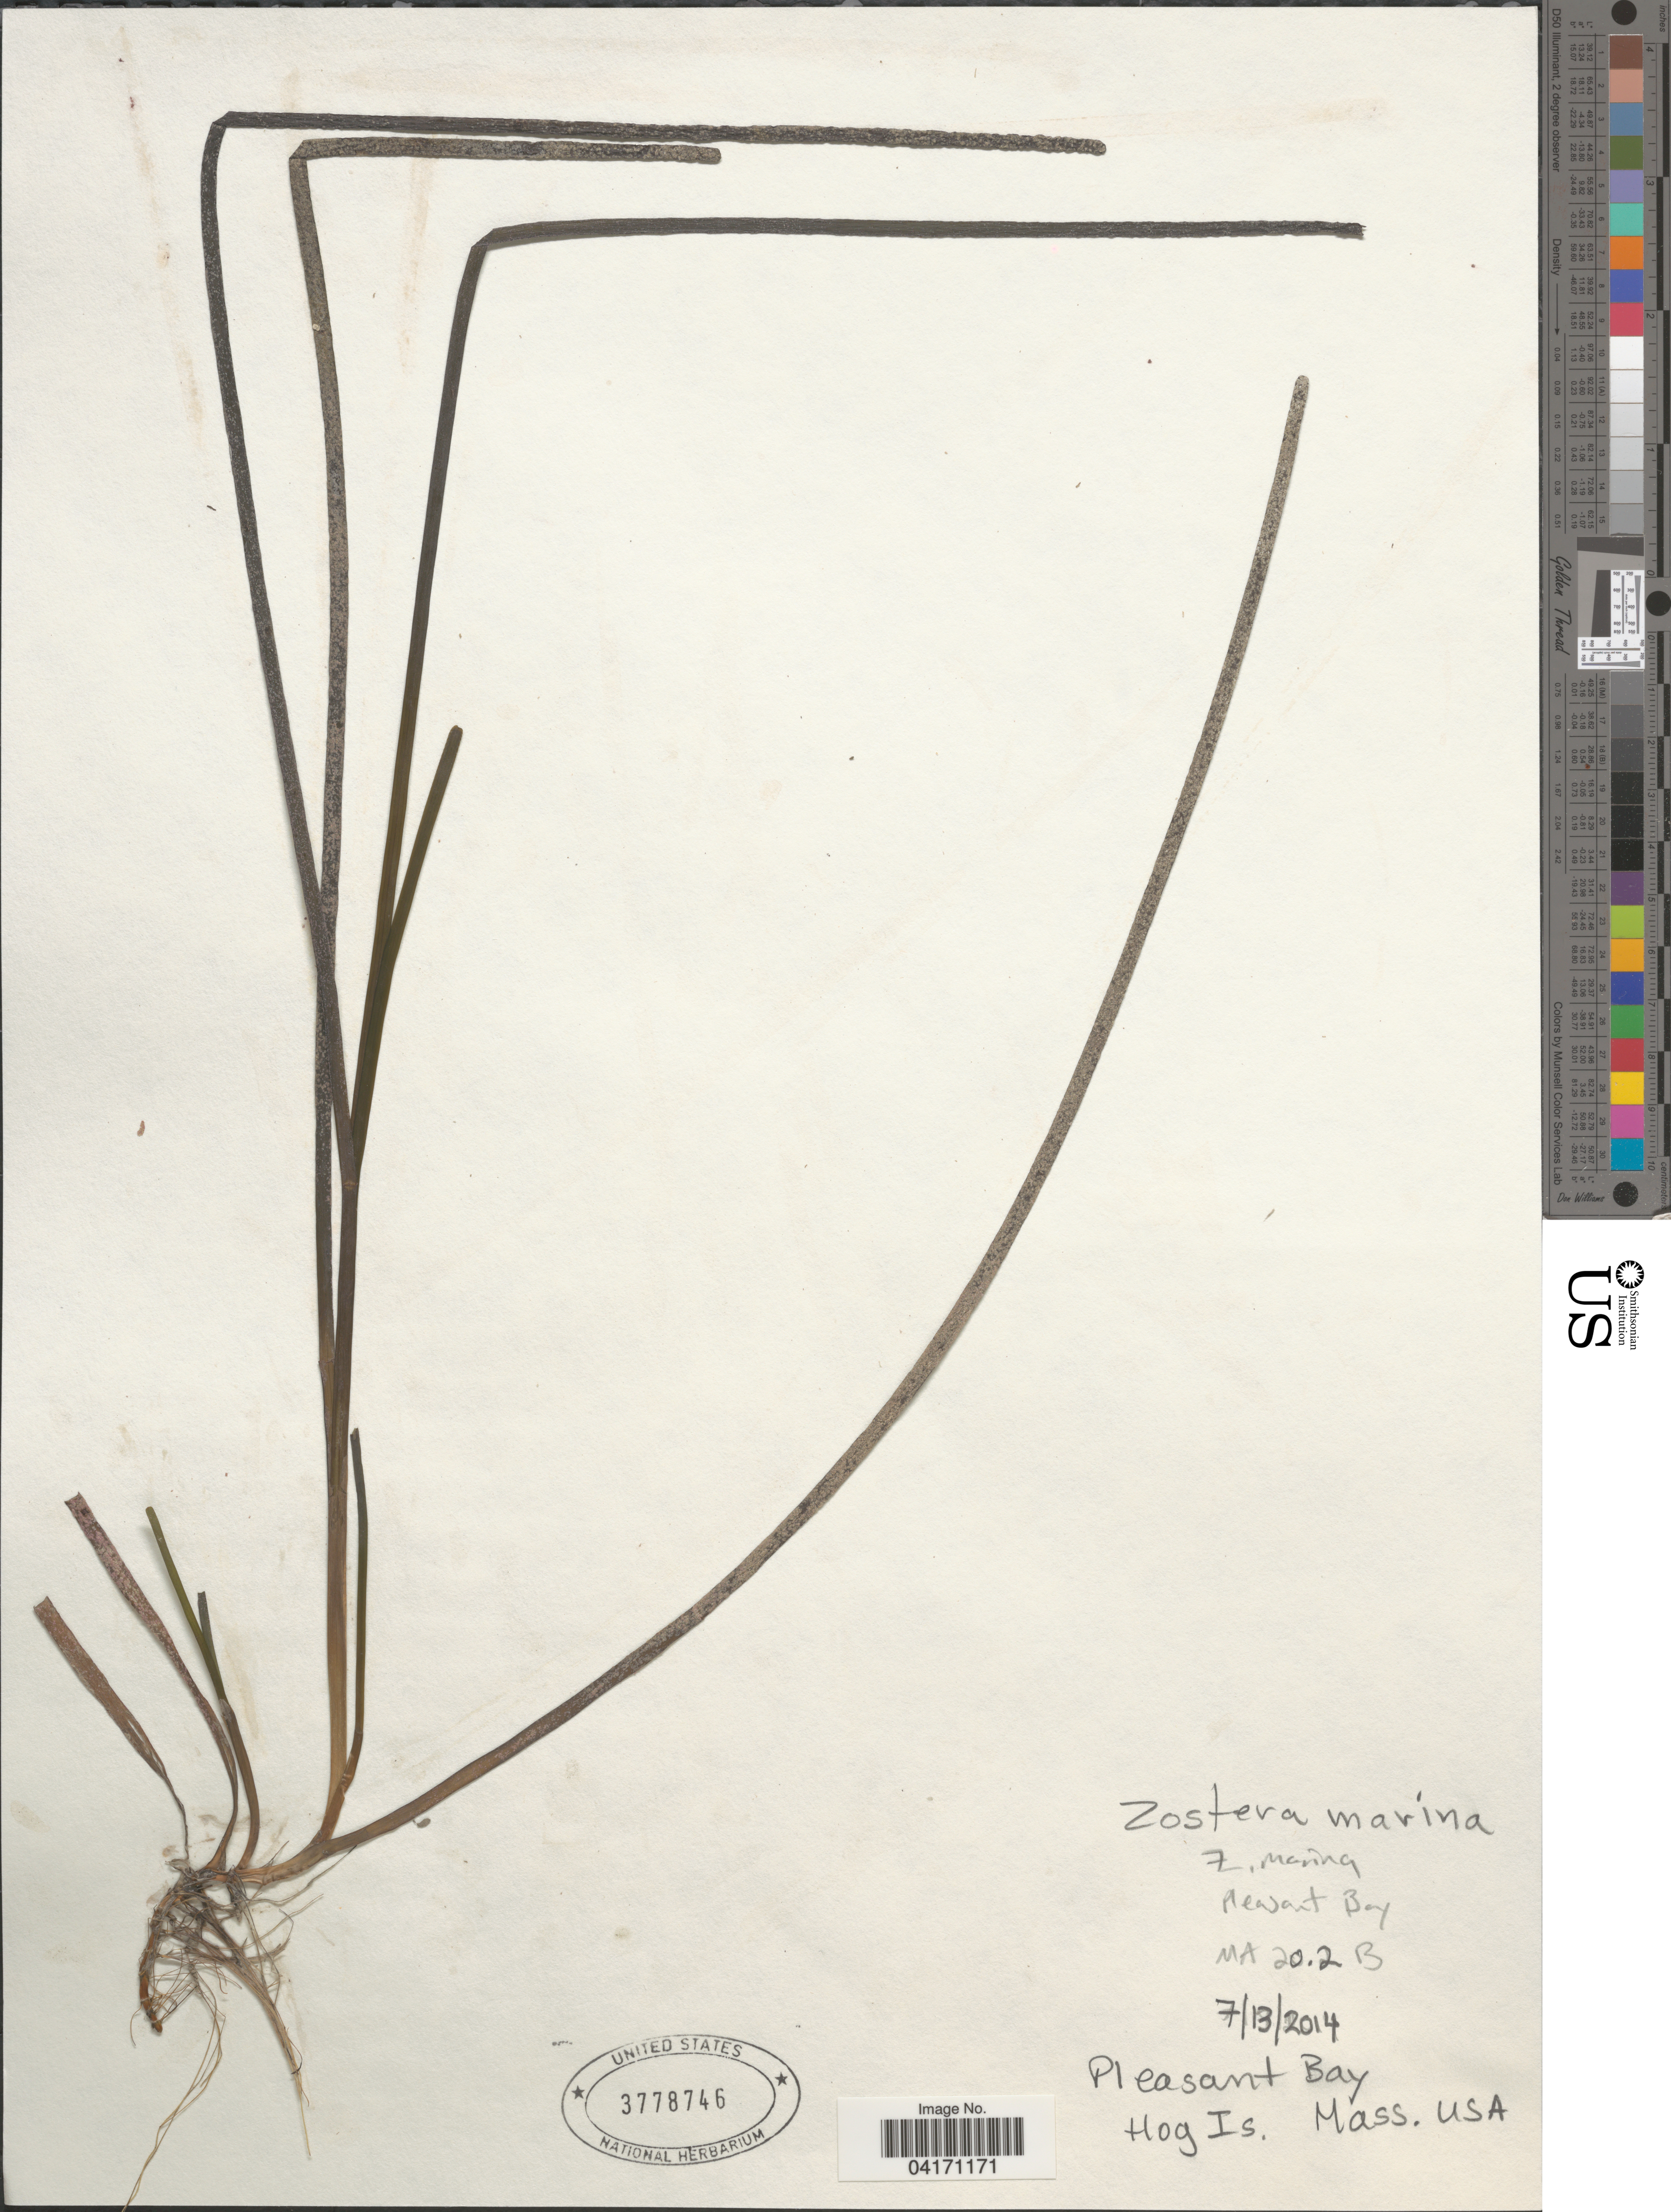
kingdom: Plantae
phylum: Tracheophyta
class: Liliopsida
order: Alismatales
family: Zosteraceae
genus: Zostera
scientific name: Zostera marina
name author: L.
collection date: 2014-07-13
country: United States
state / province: Massachusetts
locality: MA20.2 B. Pleasant Bay. Hog Is.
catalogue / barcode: US 3778746